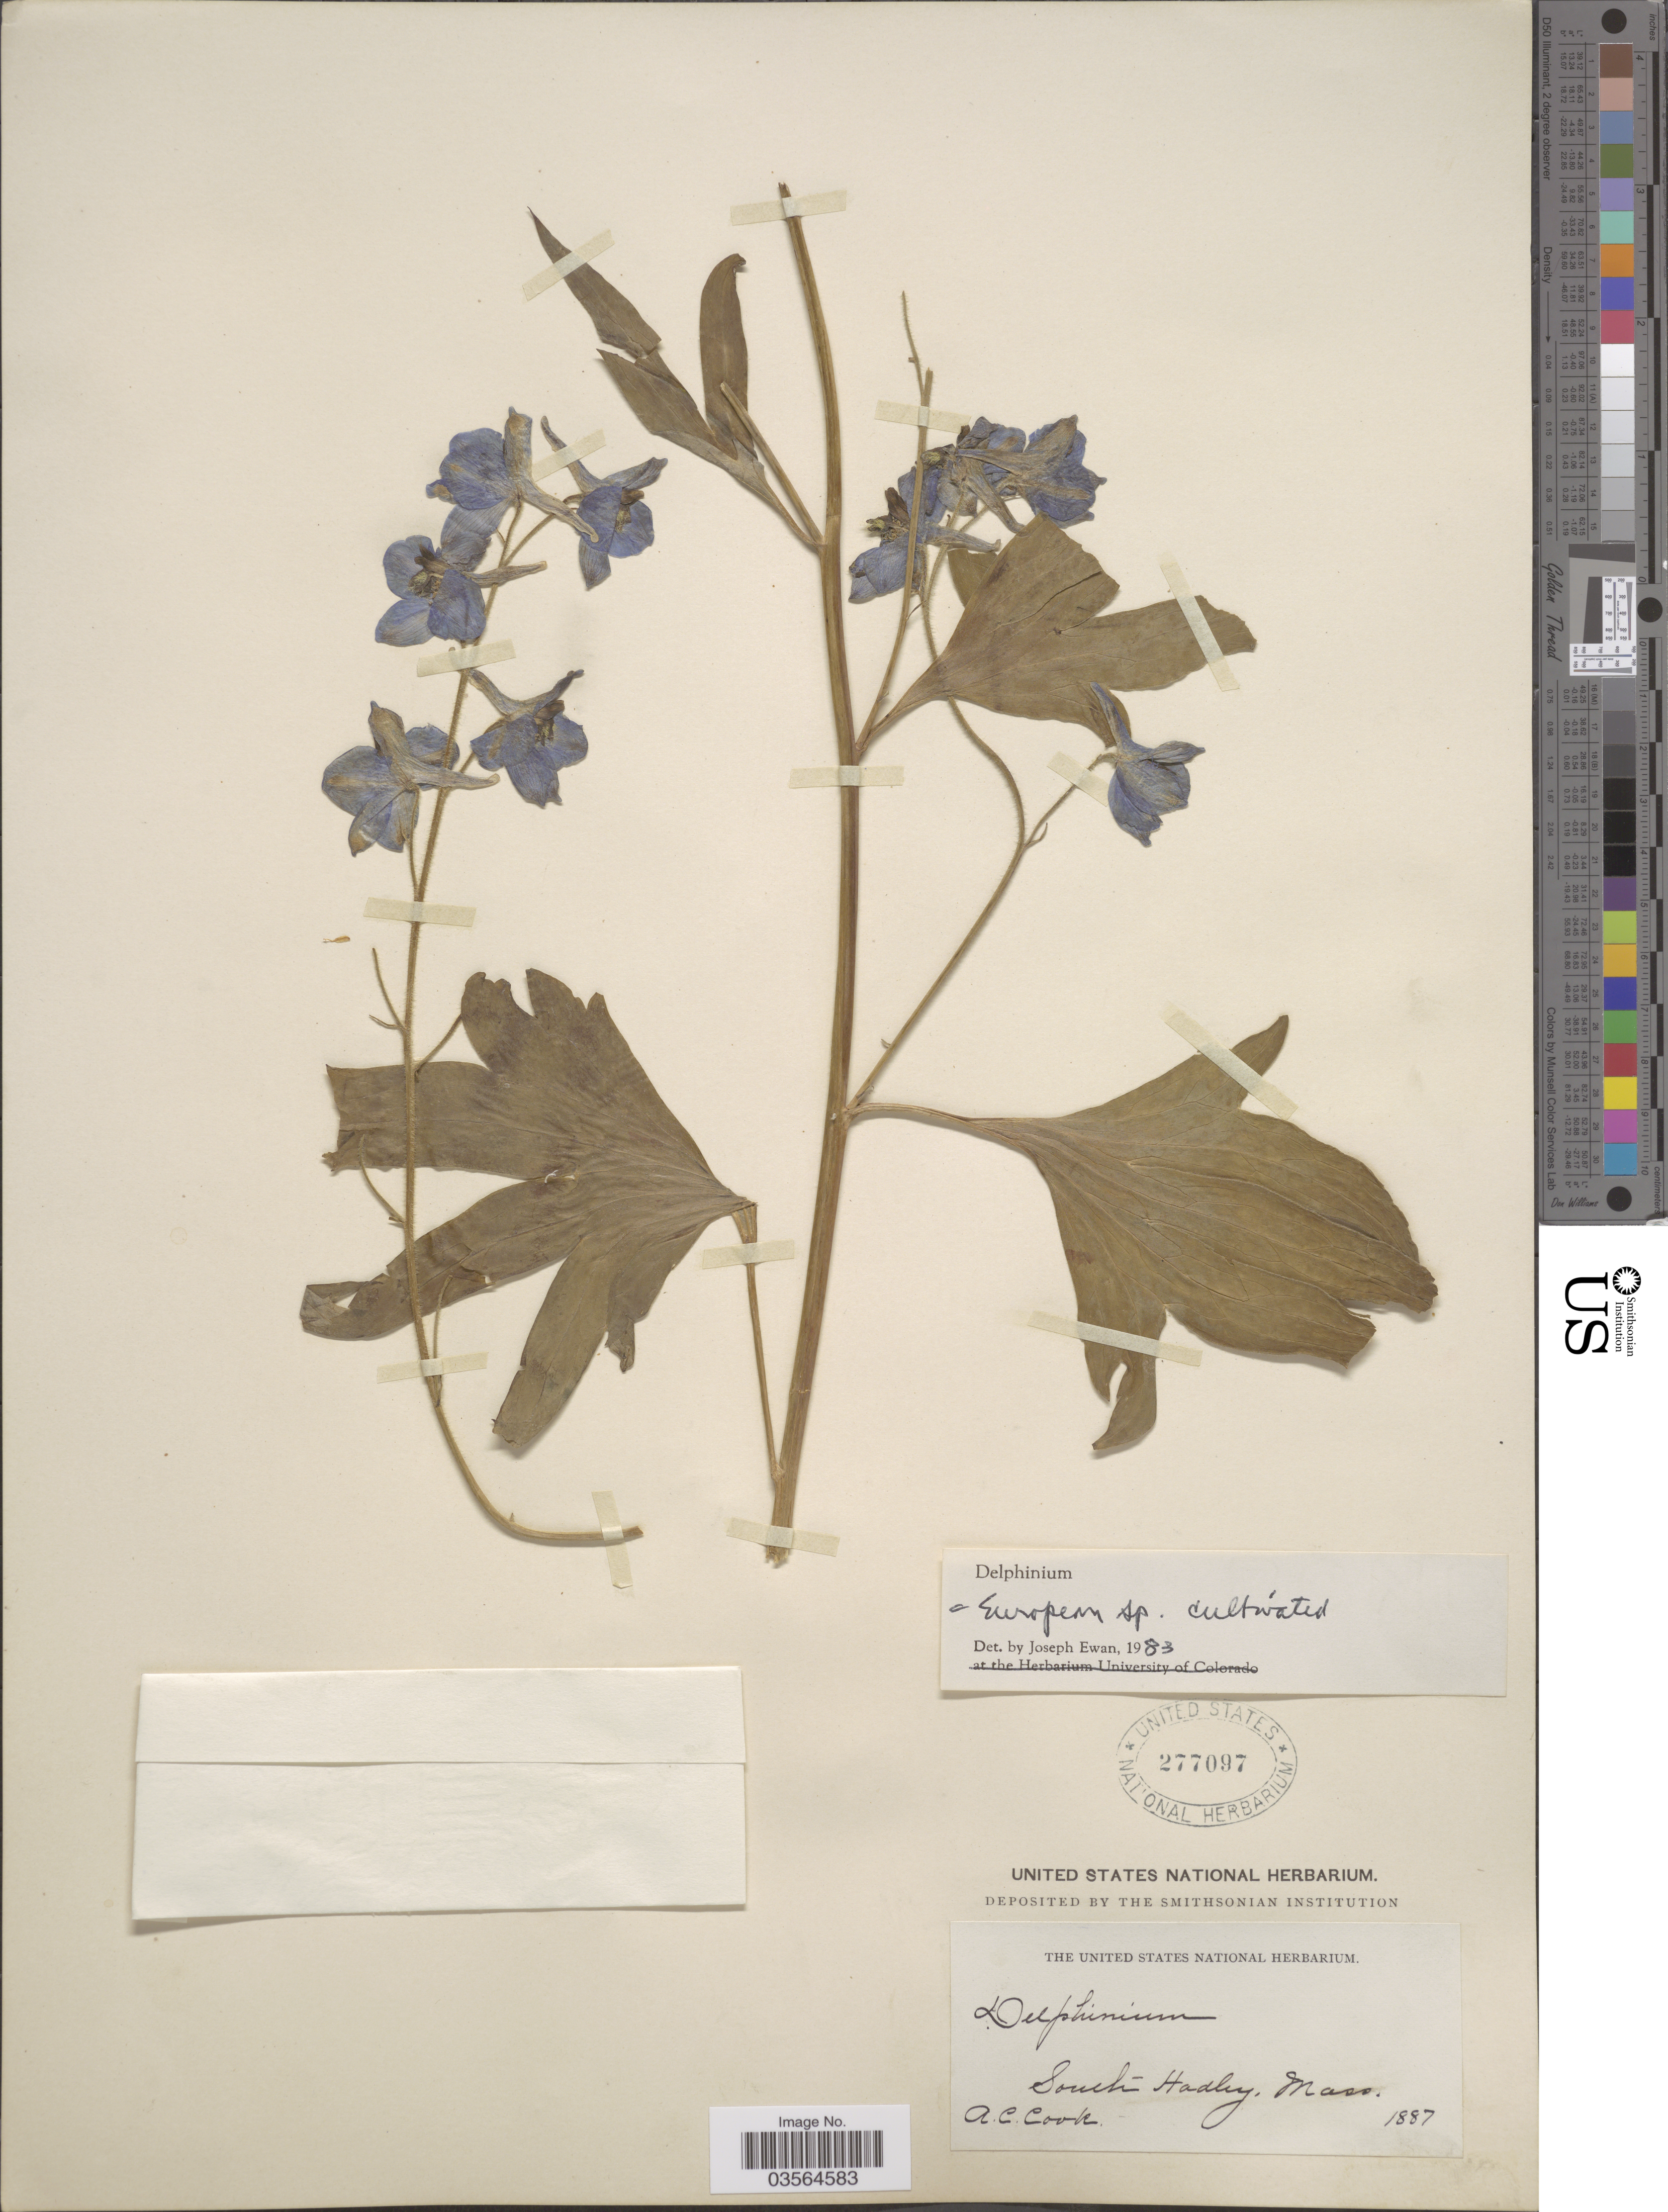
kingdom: Plantae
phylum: Tracheophyta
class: Magnoliopsida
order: Ranunculales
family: Ranunculaceae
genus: Delphinium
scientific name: Delphinium sp.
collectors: A. Cook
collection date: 1887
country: United States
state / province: Massachusetts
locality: South Hadley.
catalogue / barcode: US 277097